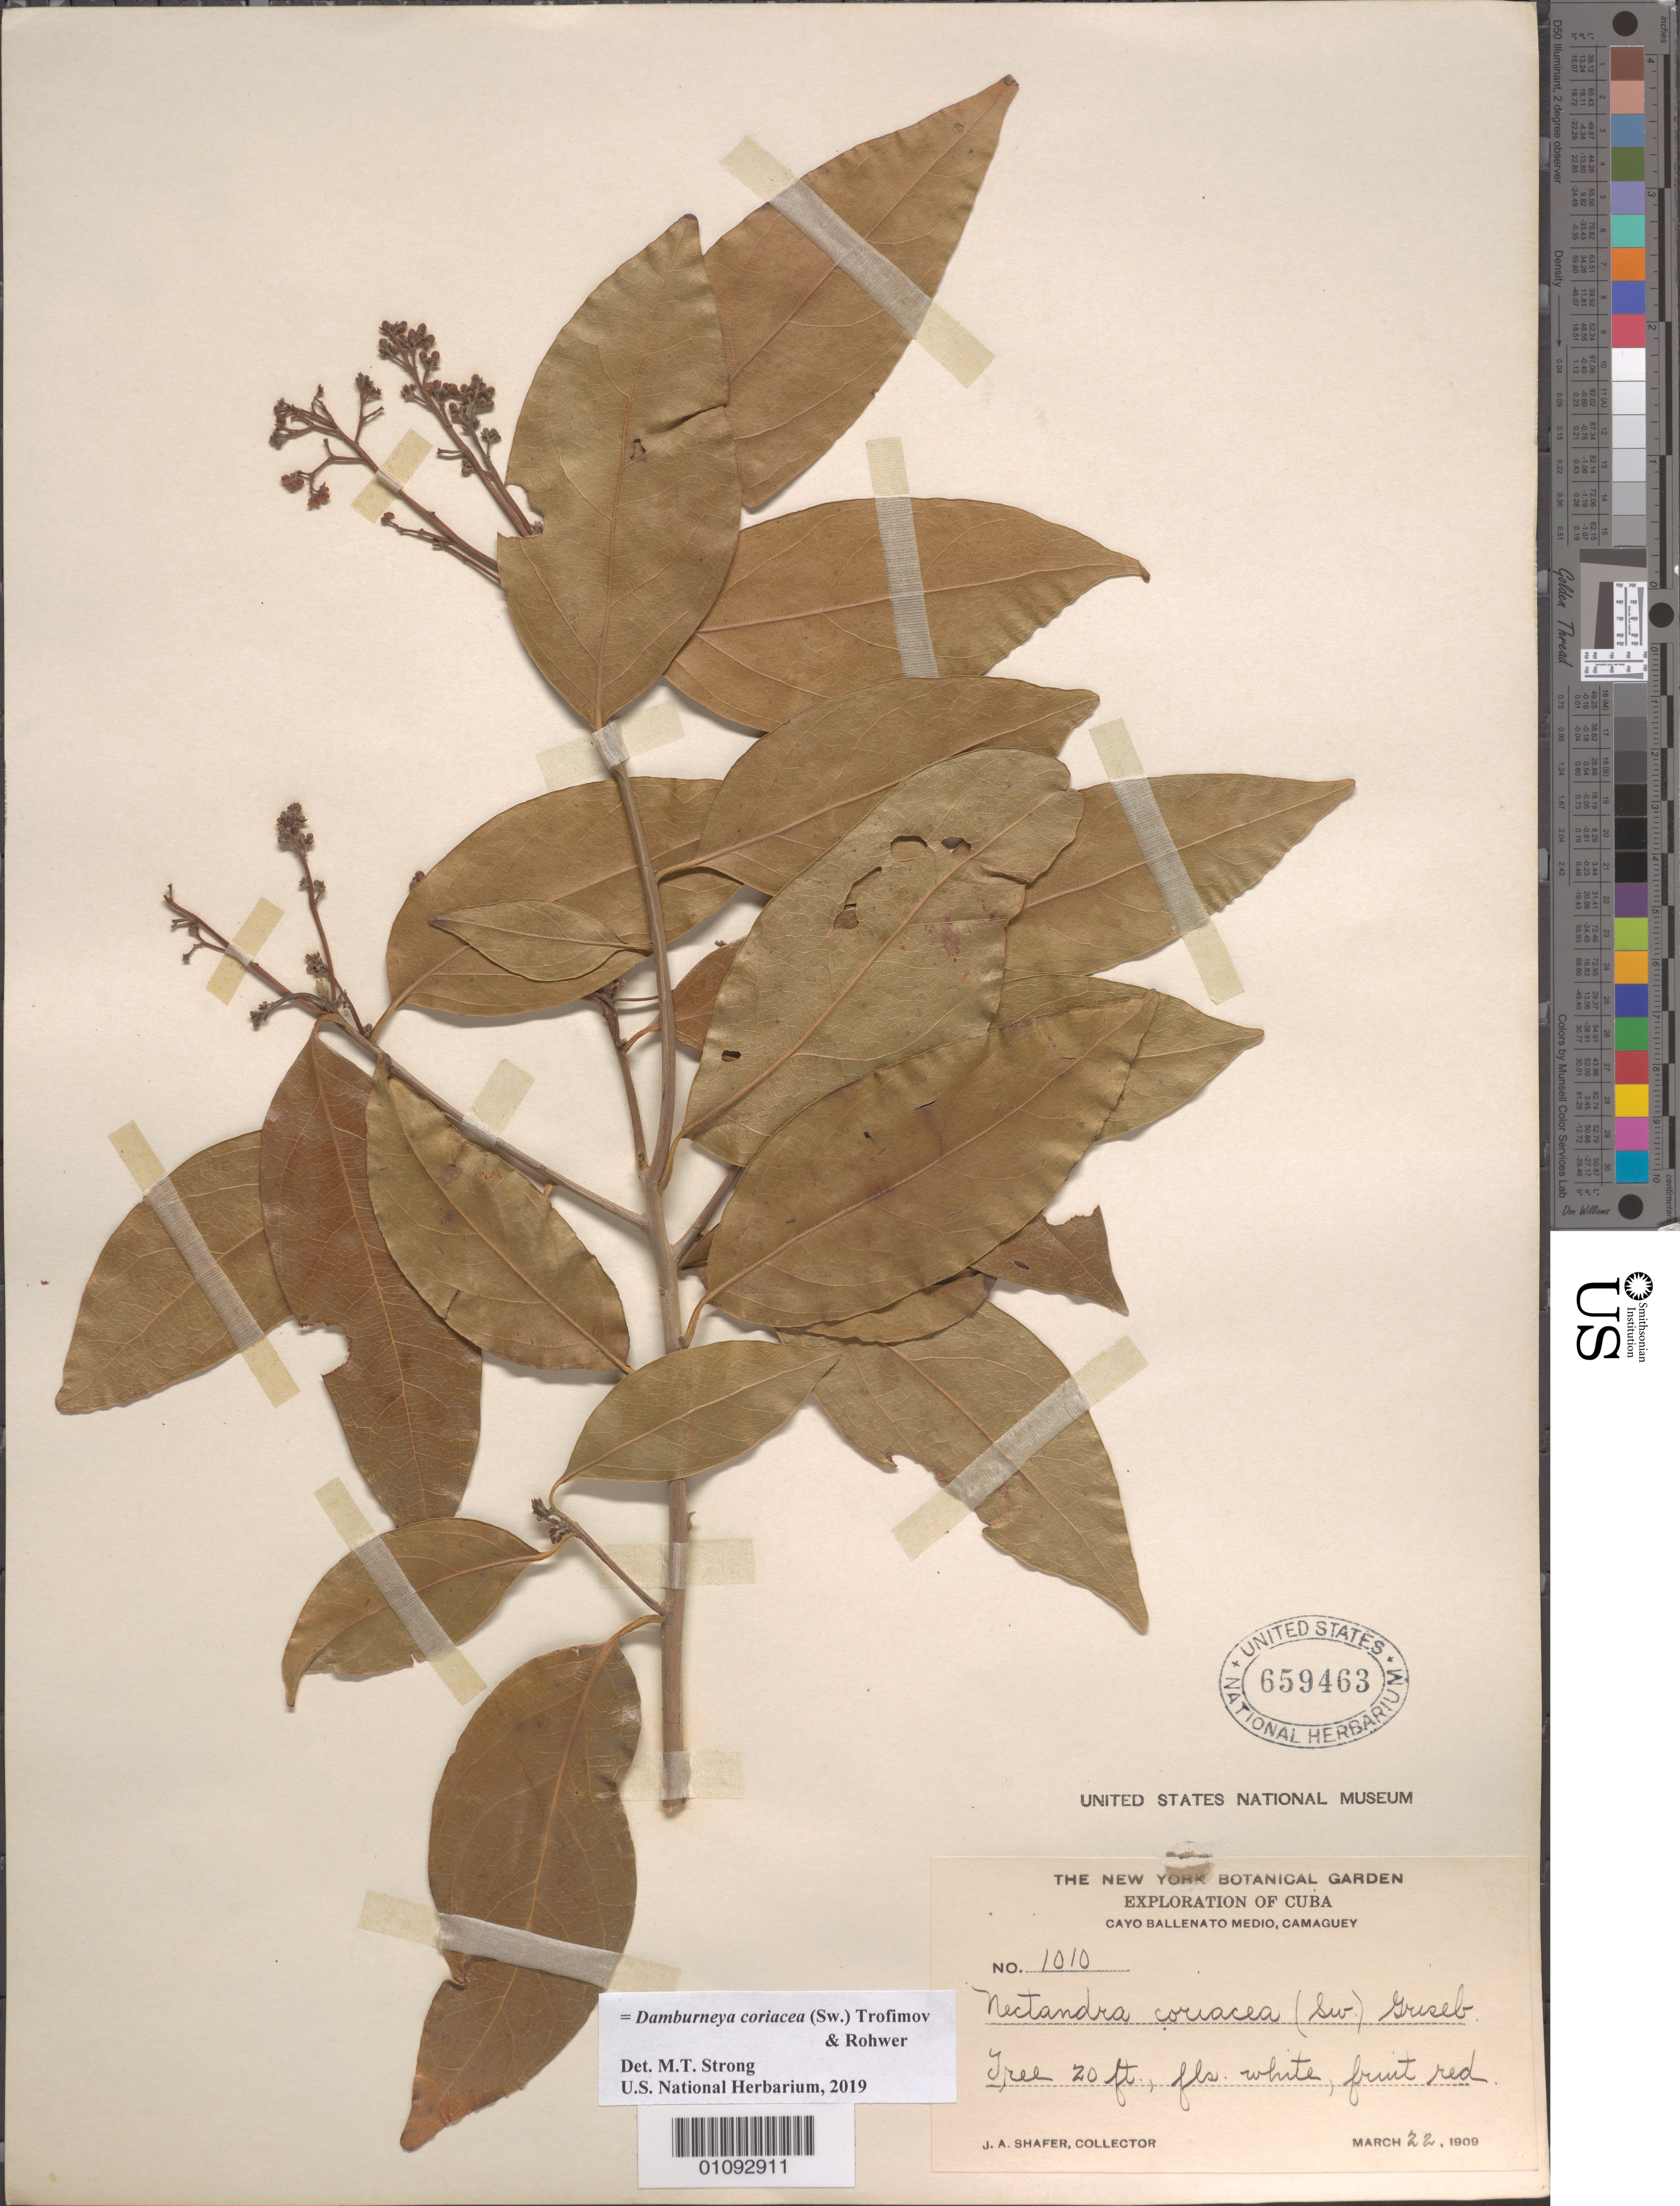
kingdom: Plantae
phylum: Tracheophyta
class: Magnoliopsida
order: Laurales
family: Lauraceae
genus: Damburneya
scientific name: Damburneya coriacea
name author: (Sw.) Trofimov & Rohwer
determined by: Strong, M. T., (US), Smithsonian Institution - National Museum of Natural History (UNITED STATES)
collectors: J. A. Shafer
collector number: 1010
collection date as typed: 22 Mar 1909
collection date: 1909-03-22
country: Cuba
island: Cuba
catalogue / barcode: US 659463